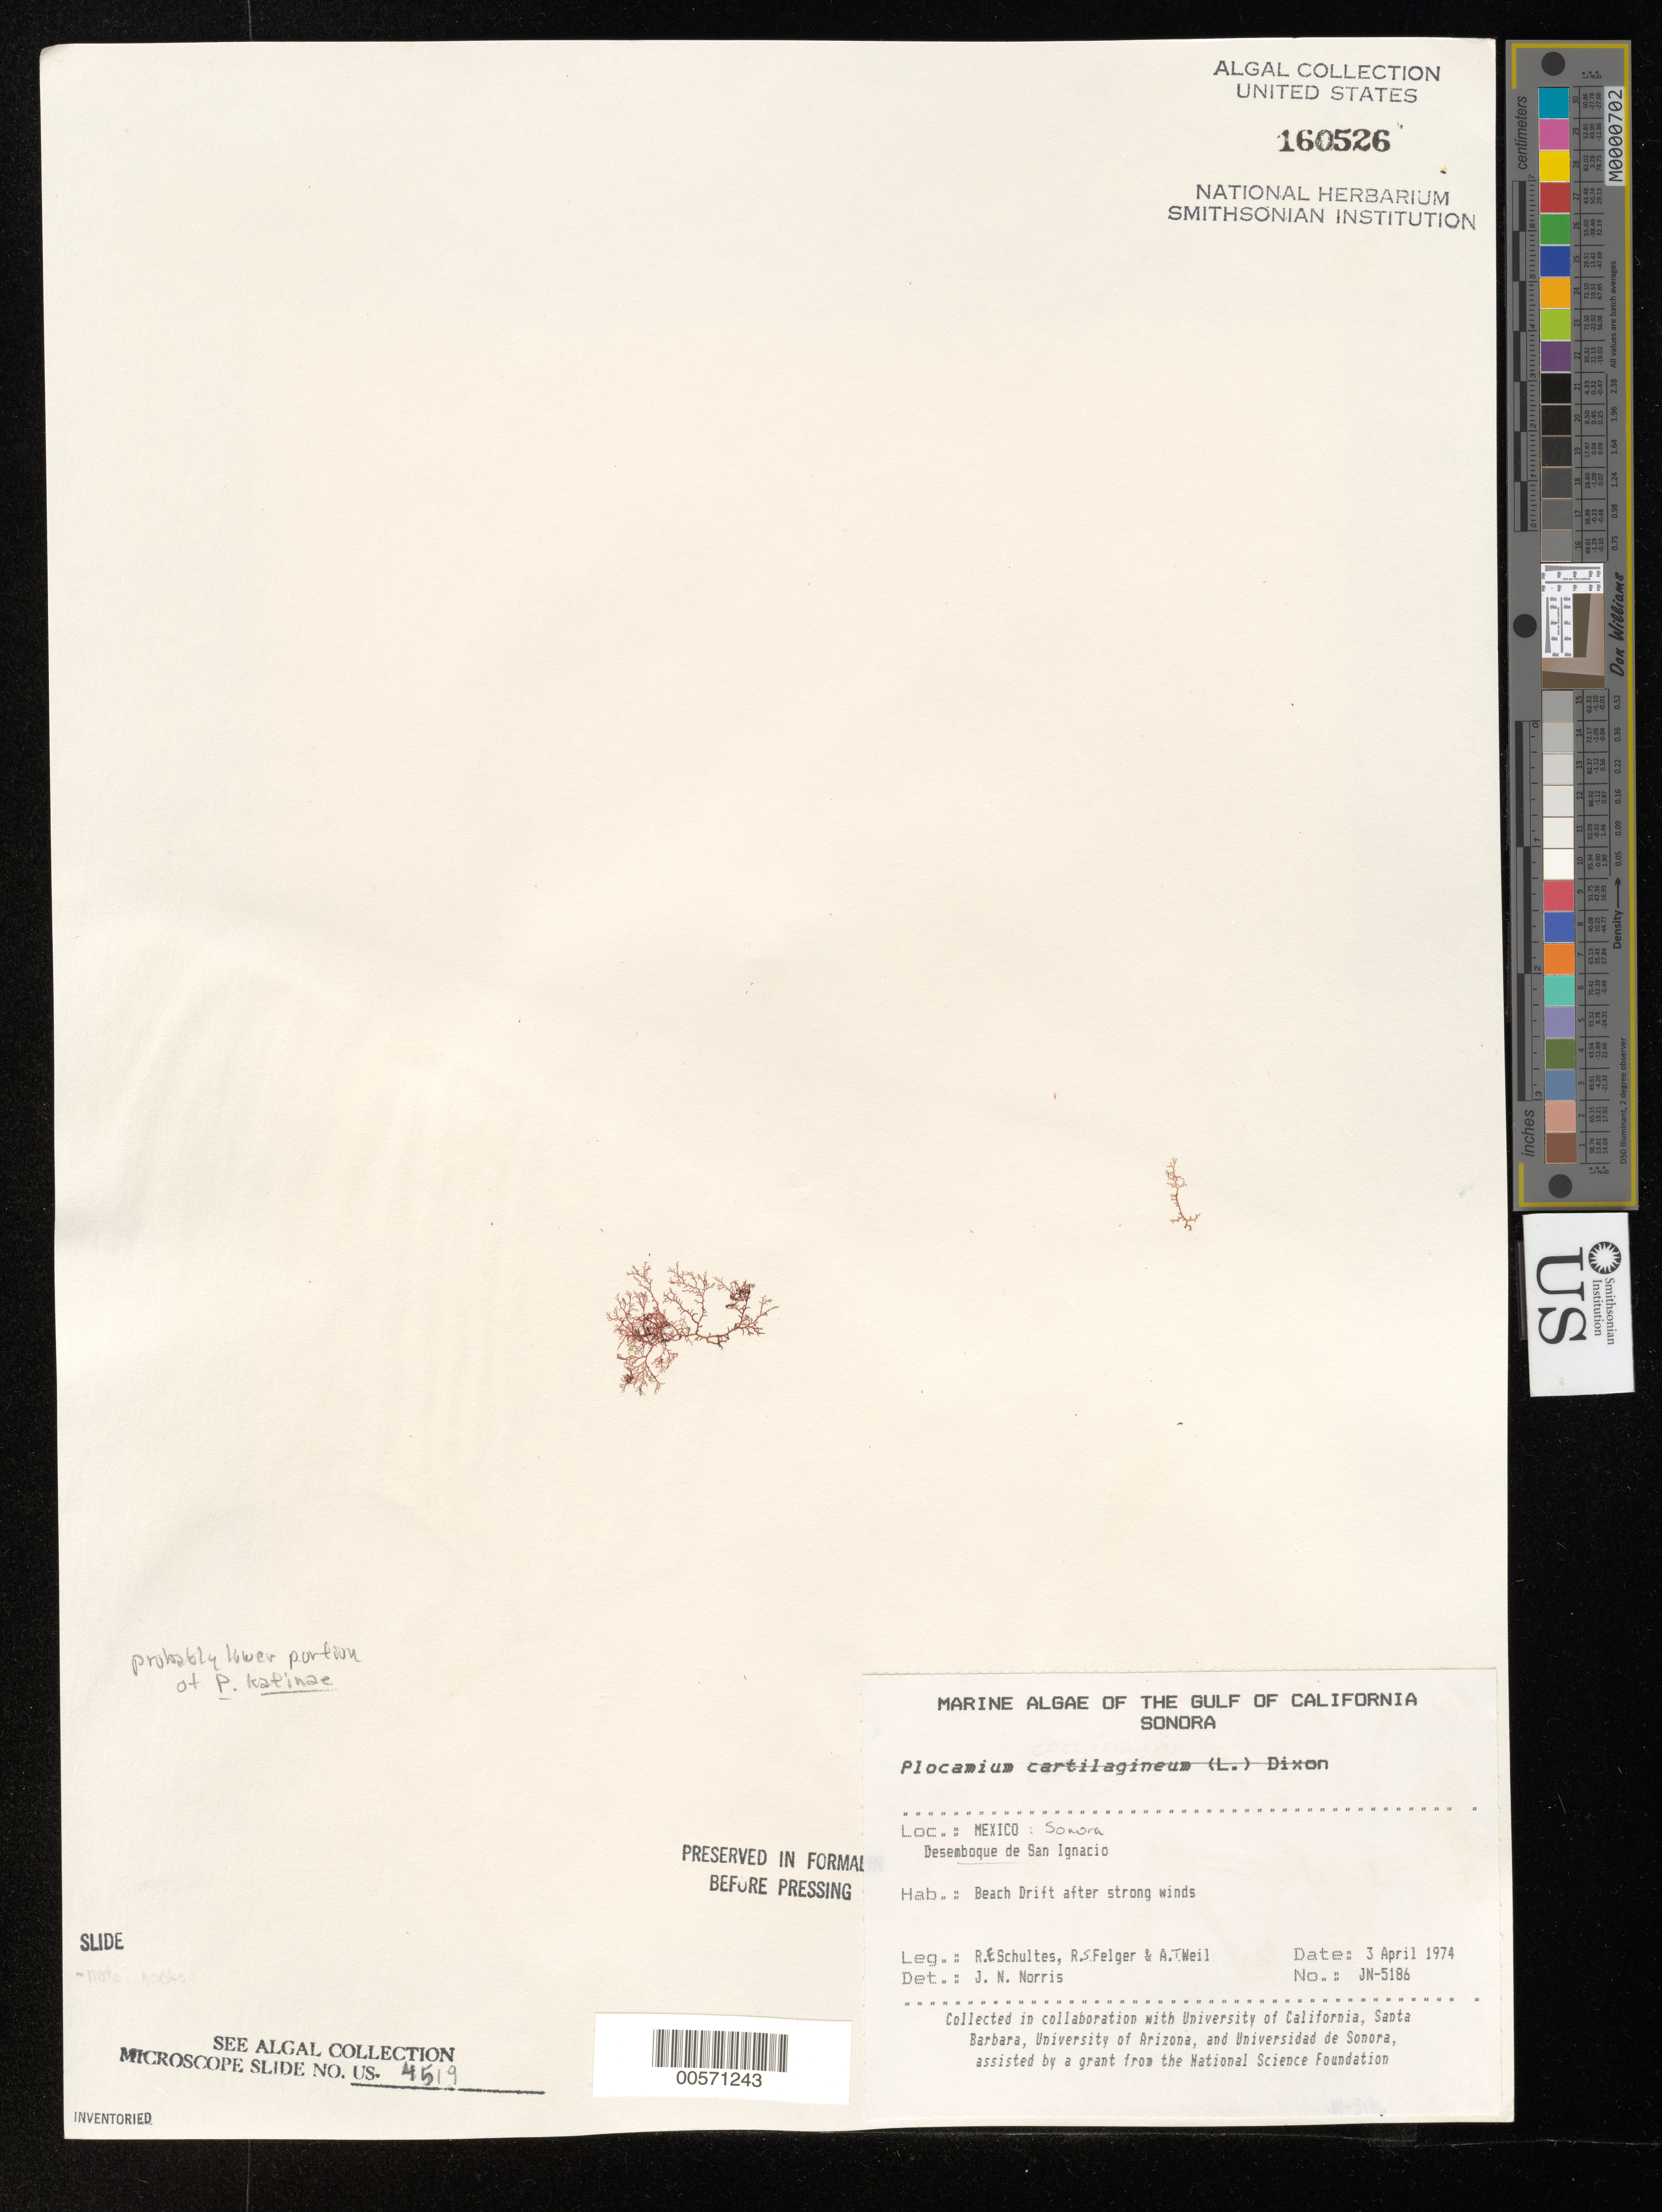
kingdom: Plantae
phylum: Rhodophyta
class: Florideophyceae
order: Plocamiales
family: Plocamiaceae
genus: Plocamium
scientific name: Plocamium cartilagineum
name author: (L.) P.S. Dixon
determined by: Norris, James N.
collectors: R. E. Schultes, R. S. Felger & A. T. Weil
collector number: JN-5186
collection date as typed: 03 Apr 1974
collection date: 1974-04-03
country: Mexico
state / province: Sonora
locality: Desemboque de San Ignacio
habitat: Beach drift after strong winds.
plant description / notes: See microscope slide #4519.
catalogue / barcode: US 160526